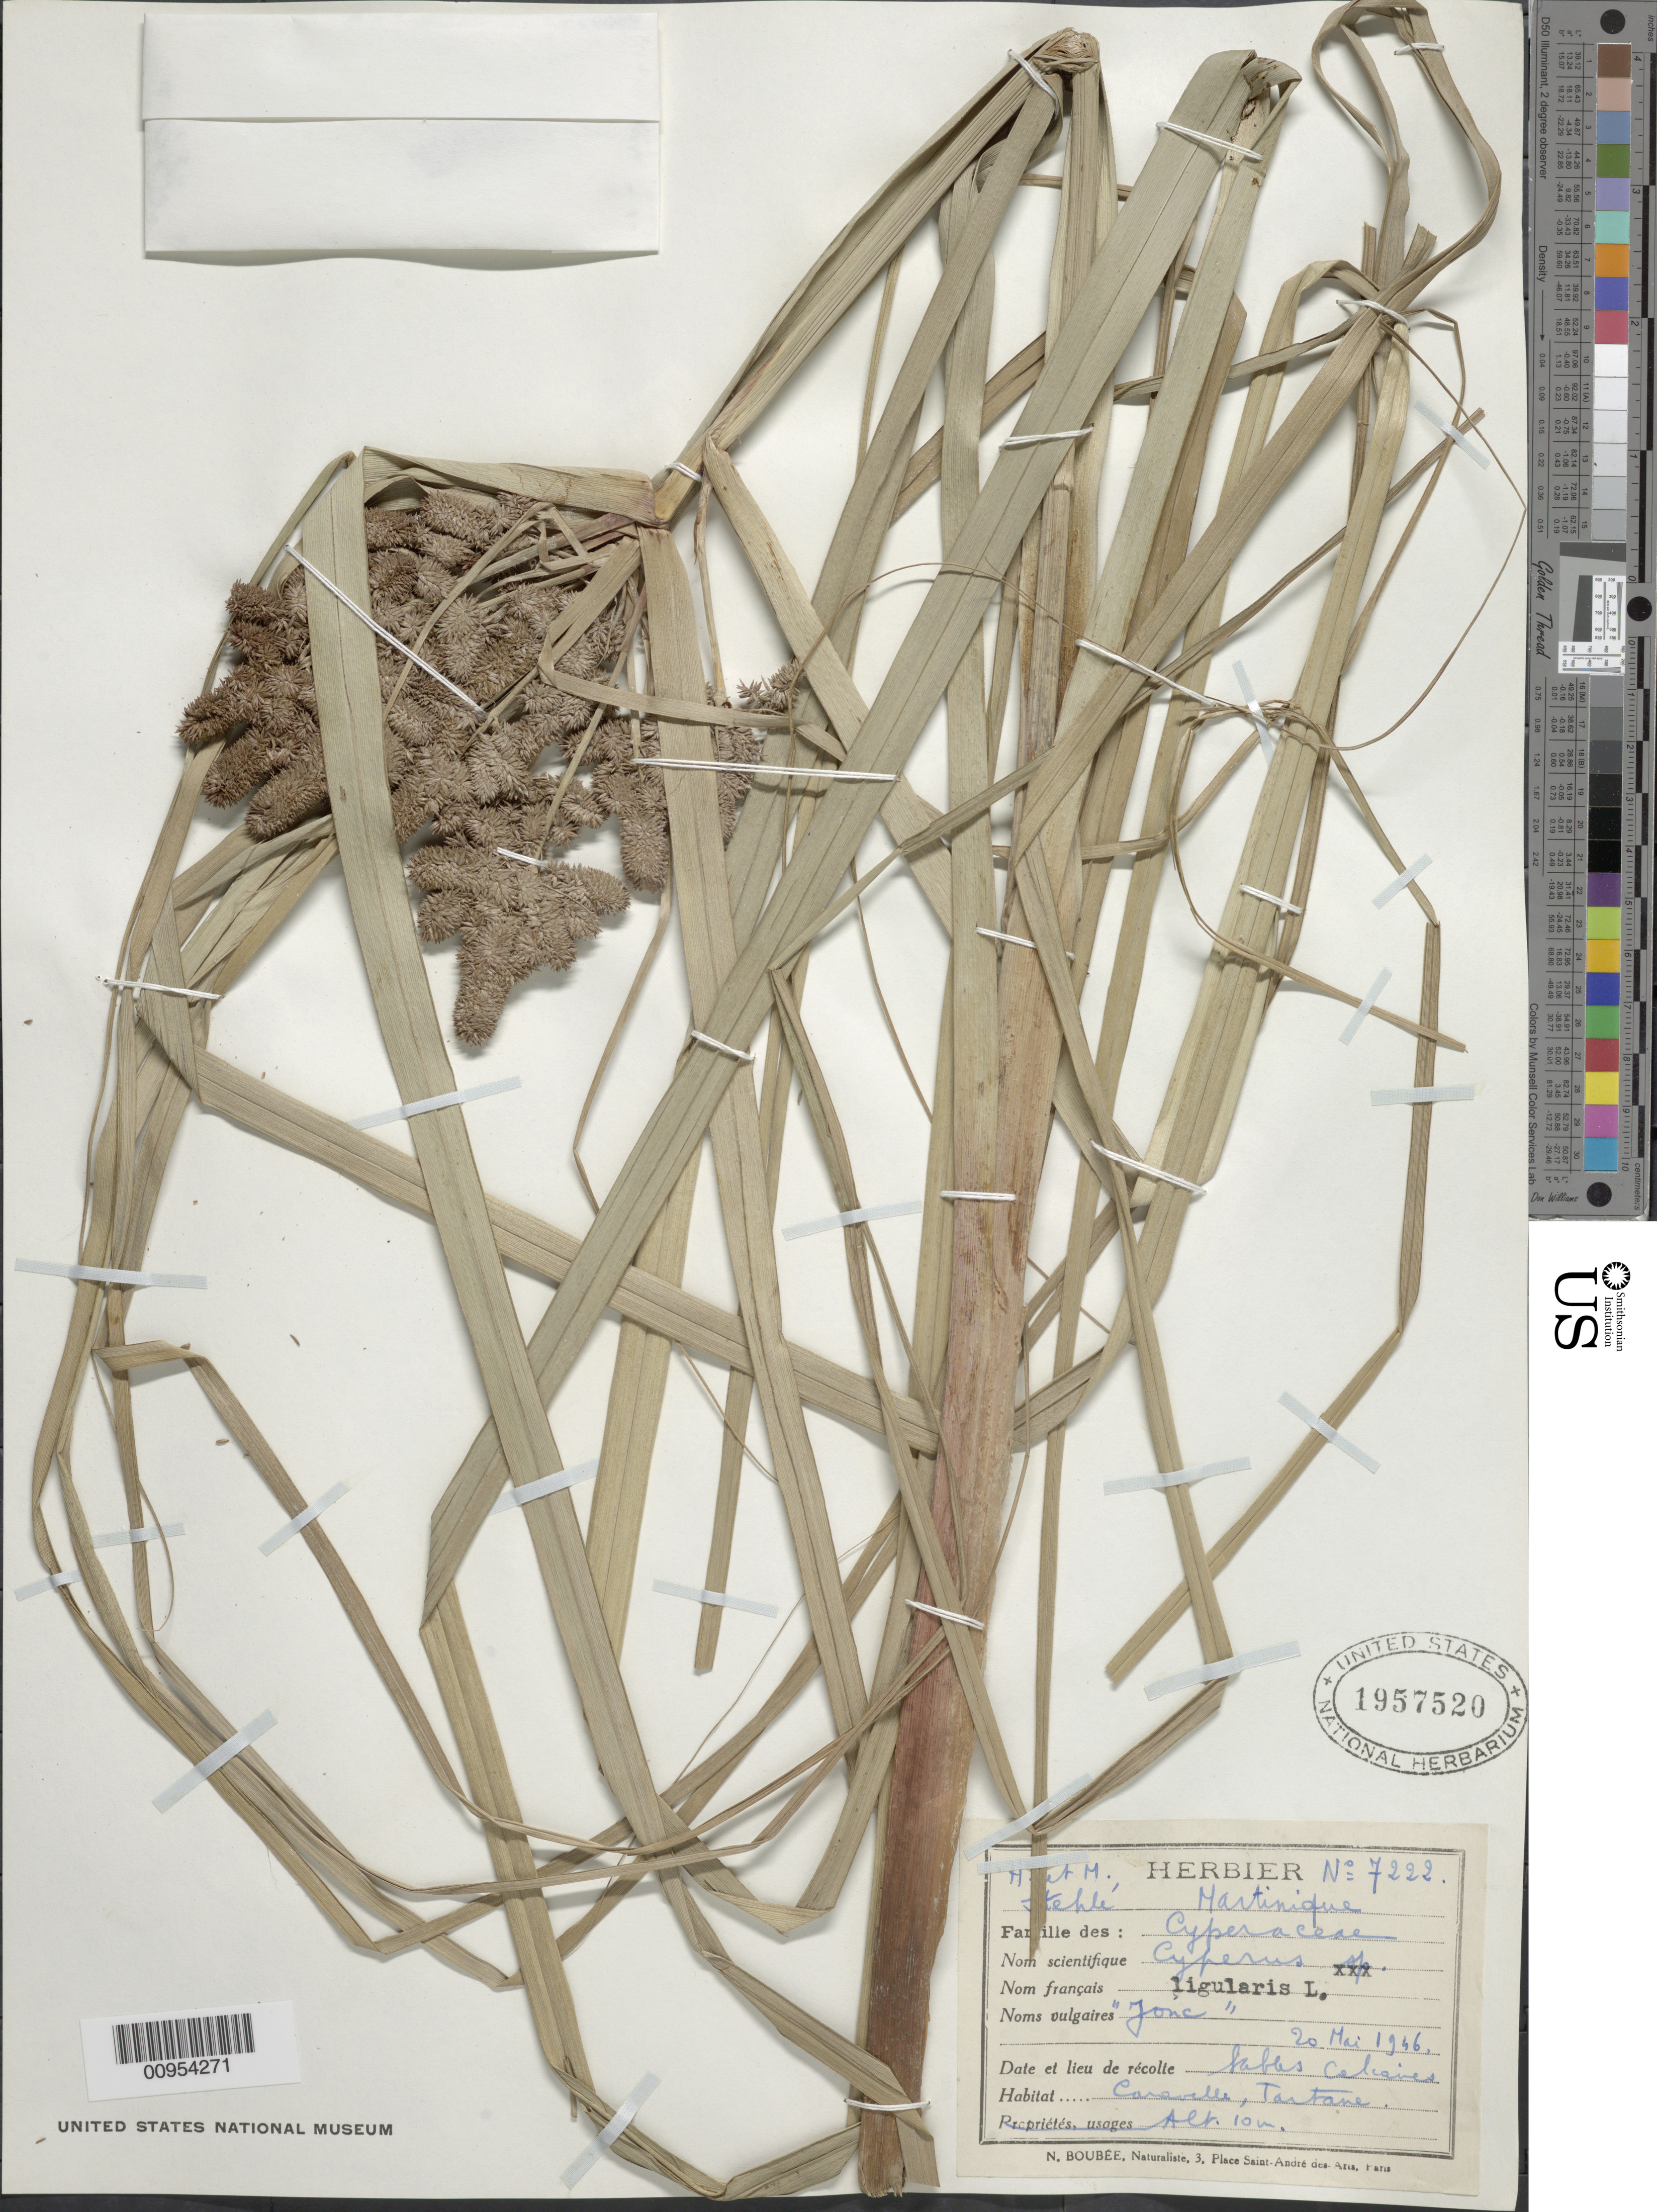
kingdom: Plantae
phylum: Tracheophyta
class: Liliopsida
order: Poales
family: Cyperaceae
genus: Cyperus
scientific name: Cyperus ligularis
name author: L.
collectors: H. Stehlé & M. Stehlé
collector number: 7222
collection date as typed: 20 May 1946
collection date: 1946-05-20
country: Martinique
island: Martinique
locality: Caravelle, Tartane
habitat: Sables calcaries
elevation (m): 10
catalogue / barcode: US 1957520